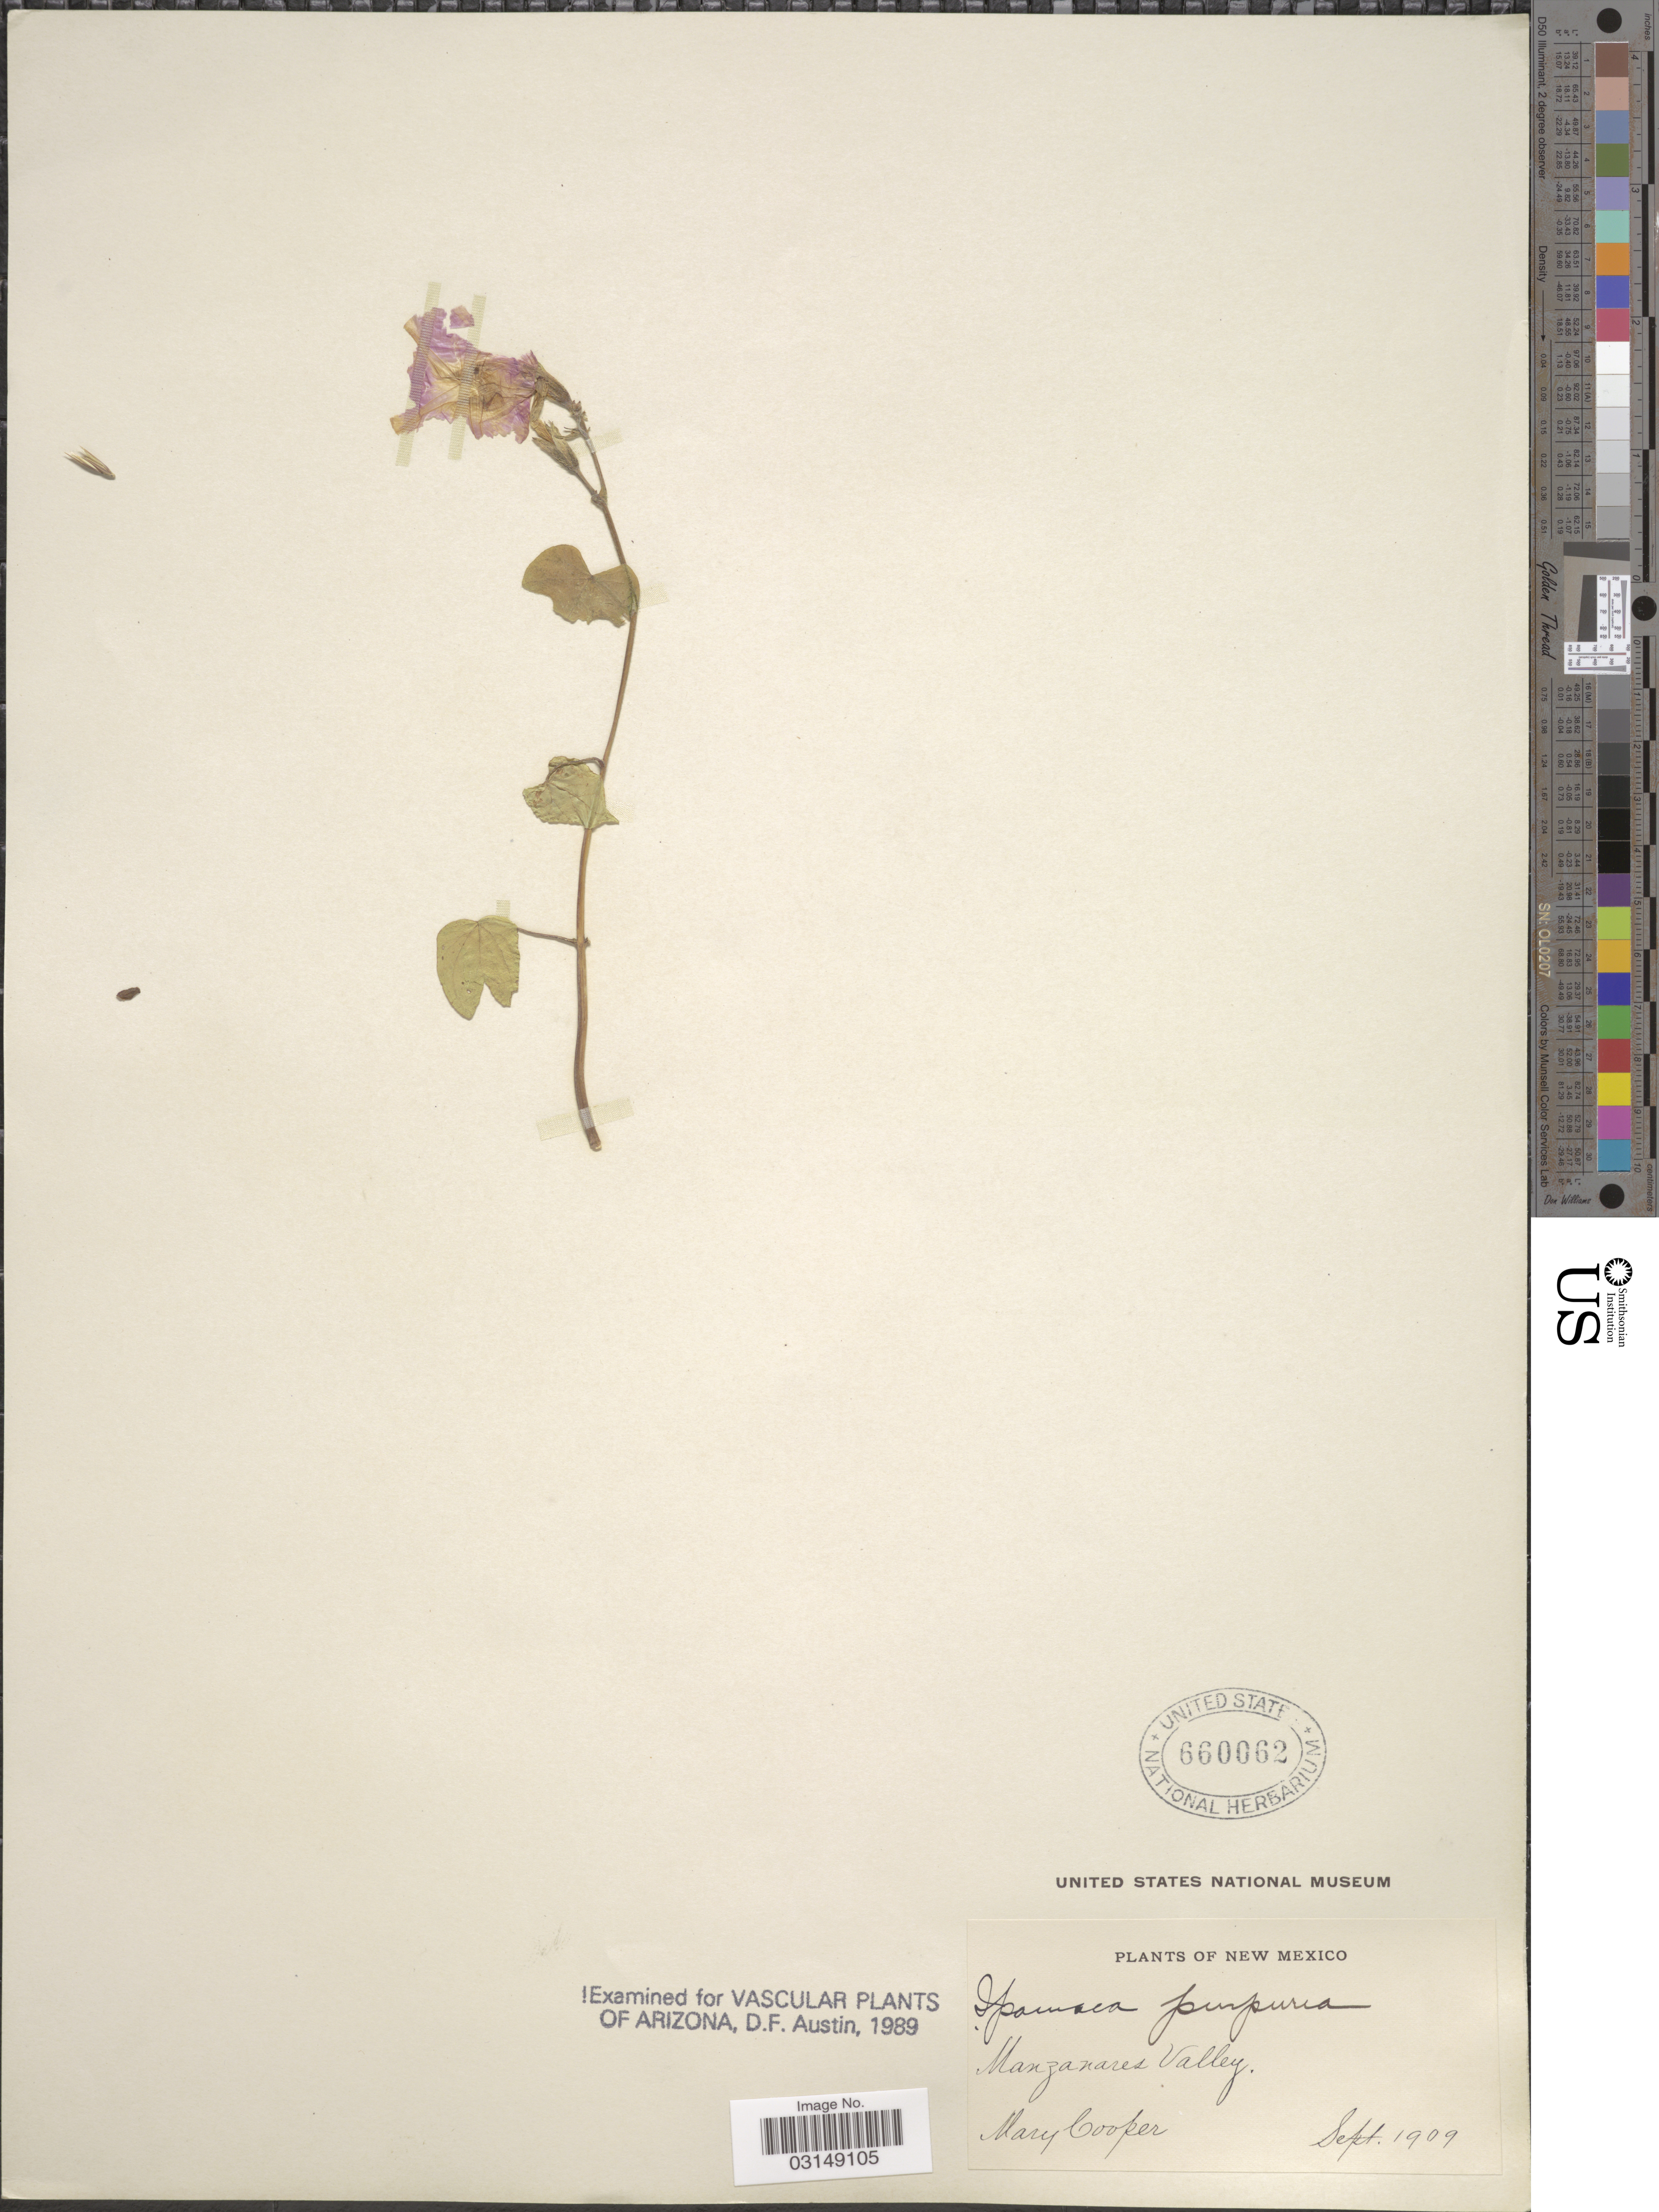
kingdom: Plantae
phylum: Tracheophyta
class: Magnoliopsida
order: Solanales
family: Convolvulaceae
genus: Ipomoea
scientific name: Ipomoea purpurea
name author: (L.) Roth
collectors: M. Cooper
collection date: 1909-09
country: United States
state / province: New Mexico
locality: Manzanares Valley.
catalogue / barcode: US 660062